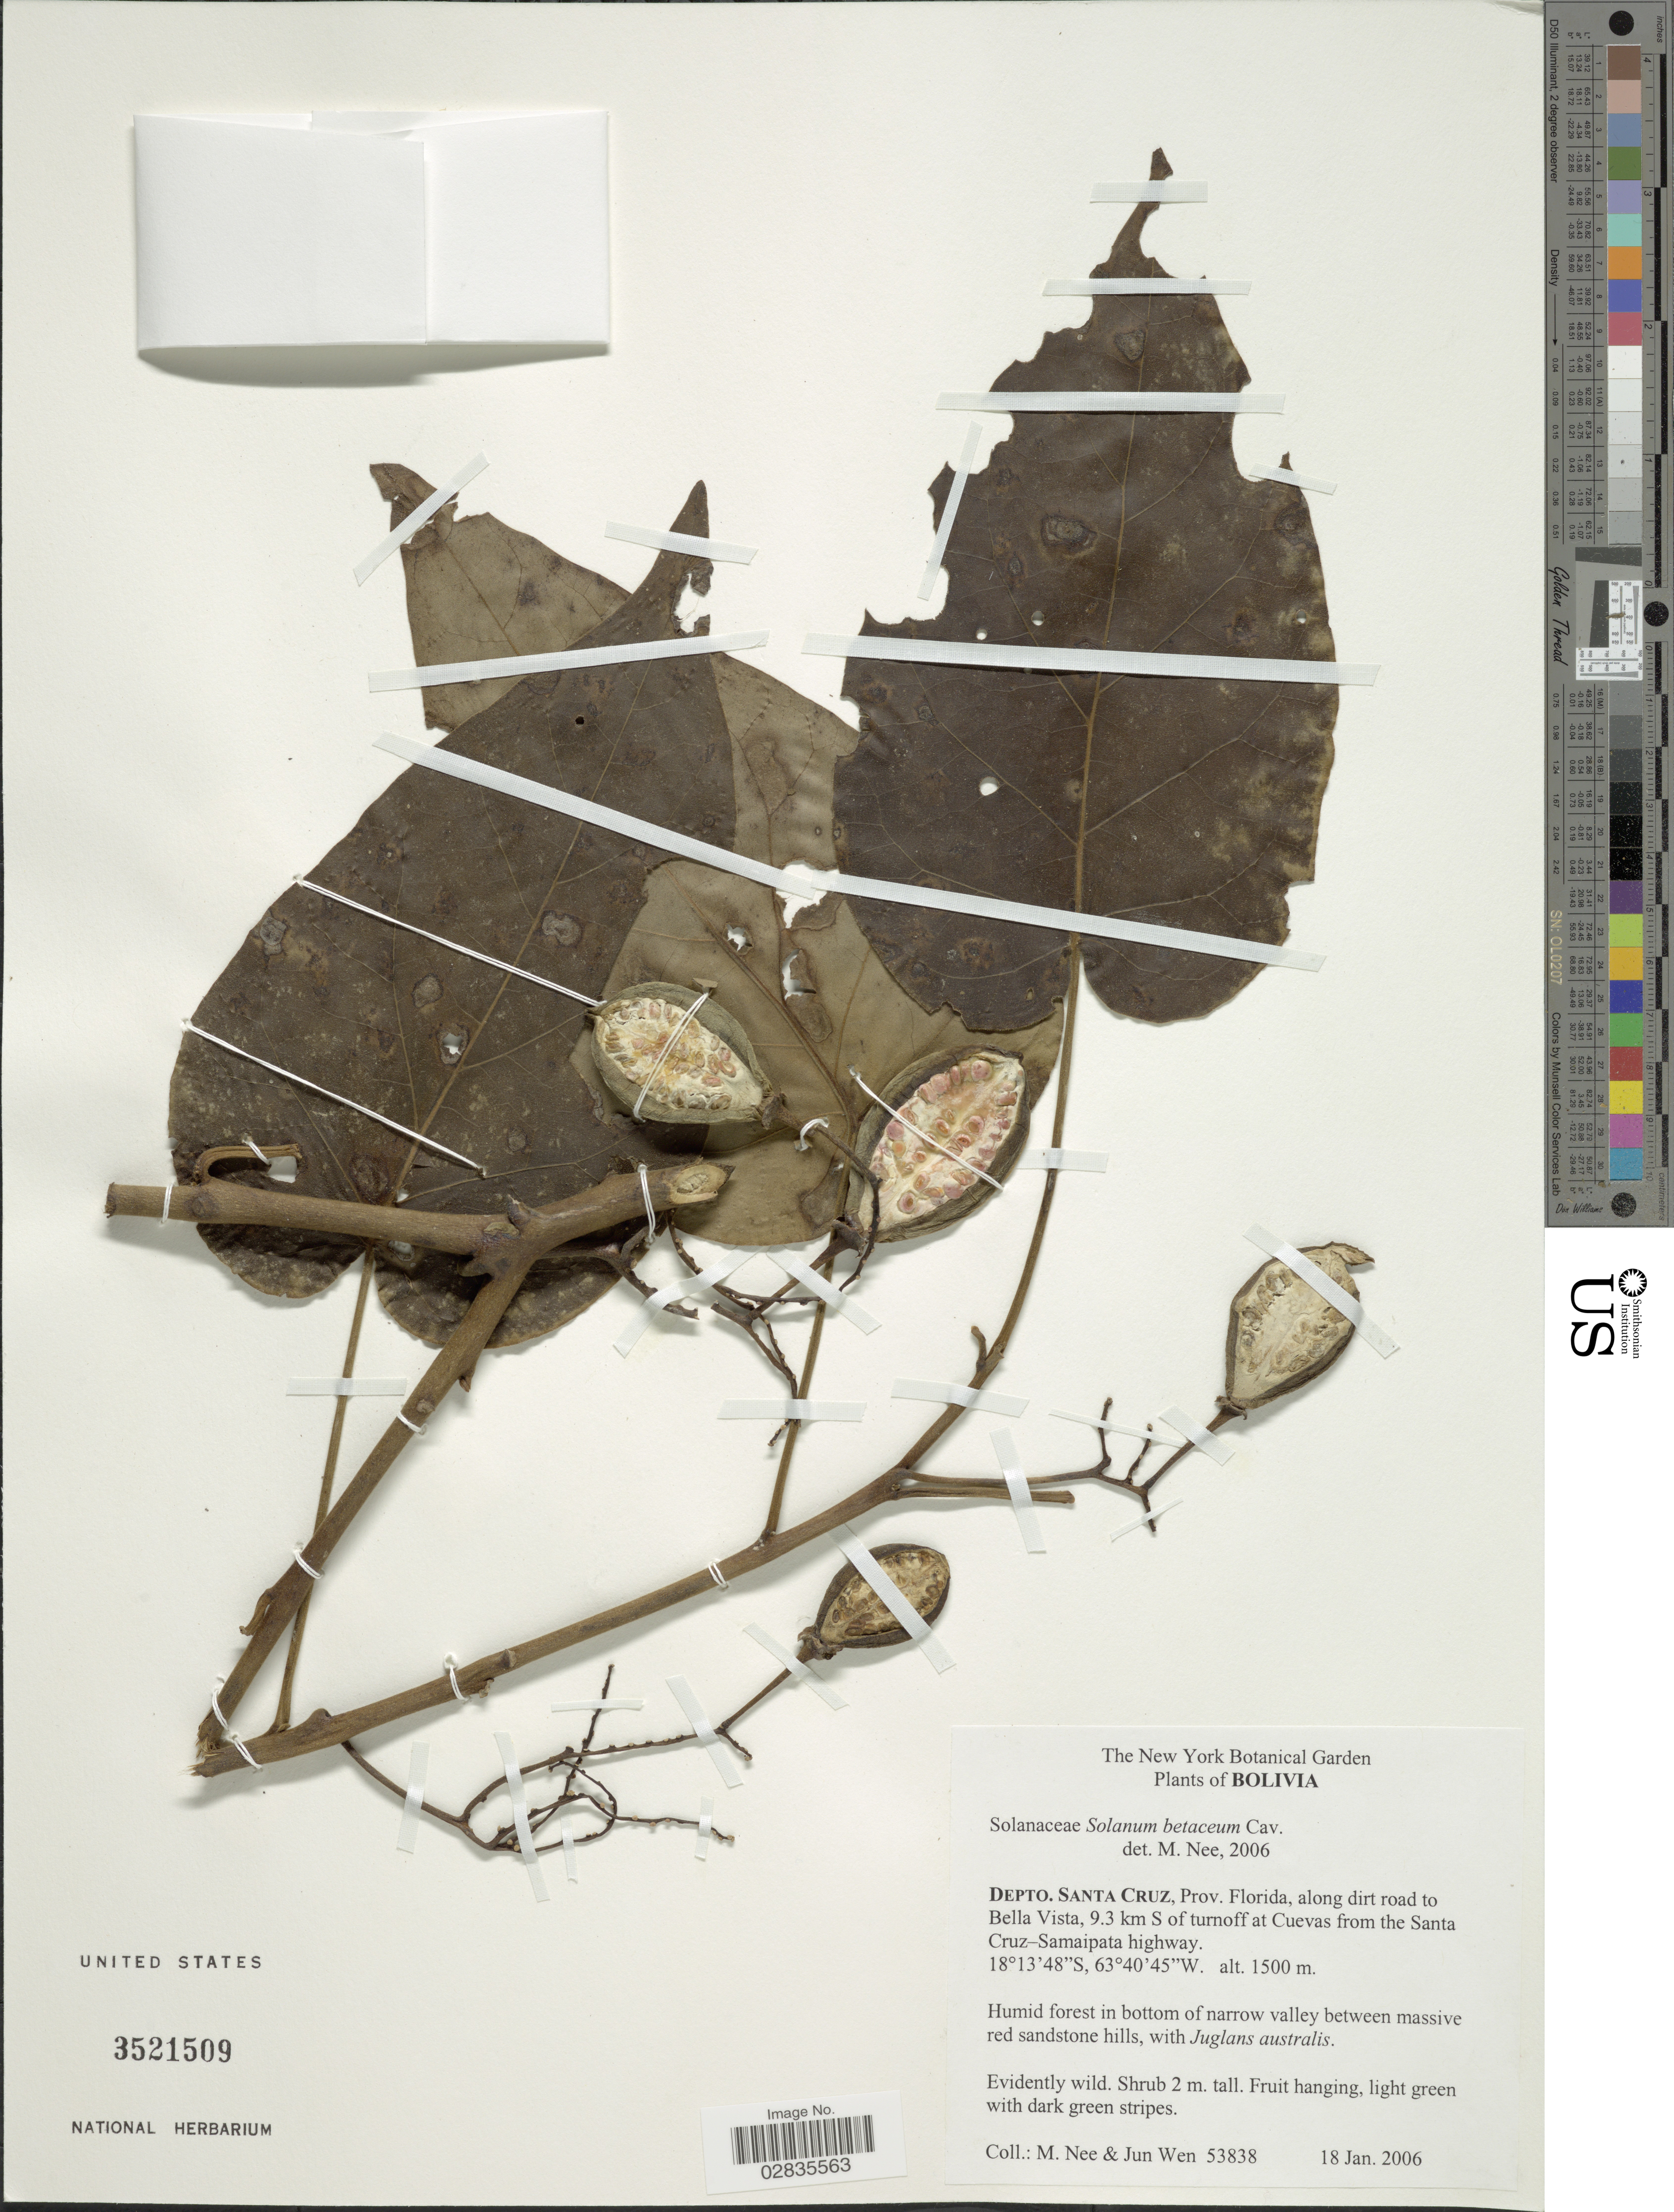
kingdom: Plantae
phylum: Tracheophyta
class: Magnoliopsida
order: Solanales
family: Solanaceae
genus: Solanum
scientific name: Solanum betaceum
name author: Cav.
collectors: M. Nee & J. Wen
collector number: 53838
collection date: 2006-01-18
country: Bolivia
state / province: Santa Cruz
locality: Depto. Santa Cruz, Prov. Florida, along dirt road to Bella Vista, 9.3 km S of turnoff at Cuevas from the Santa Cruz-Samaipata highway.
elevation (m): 1500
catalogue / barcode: US 3521509